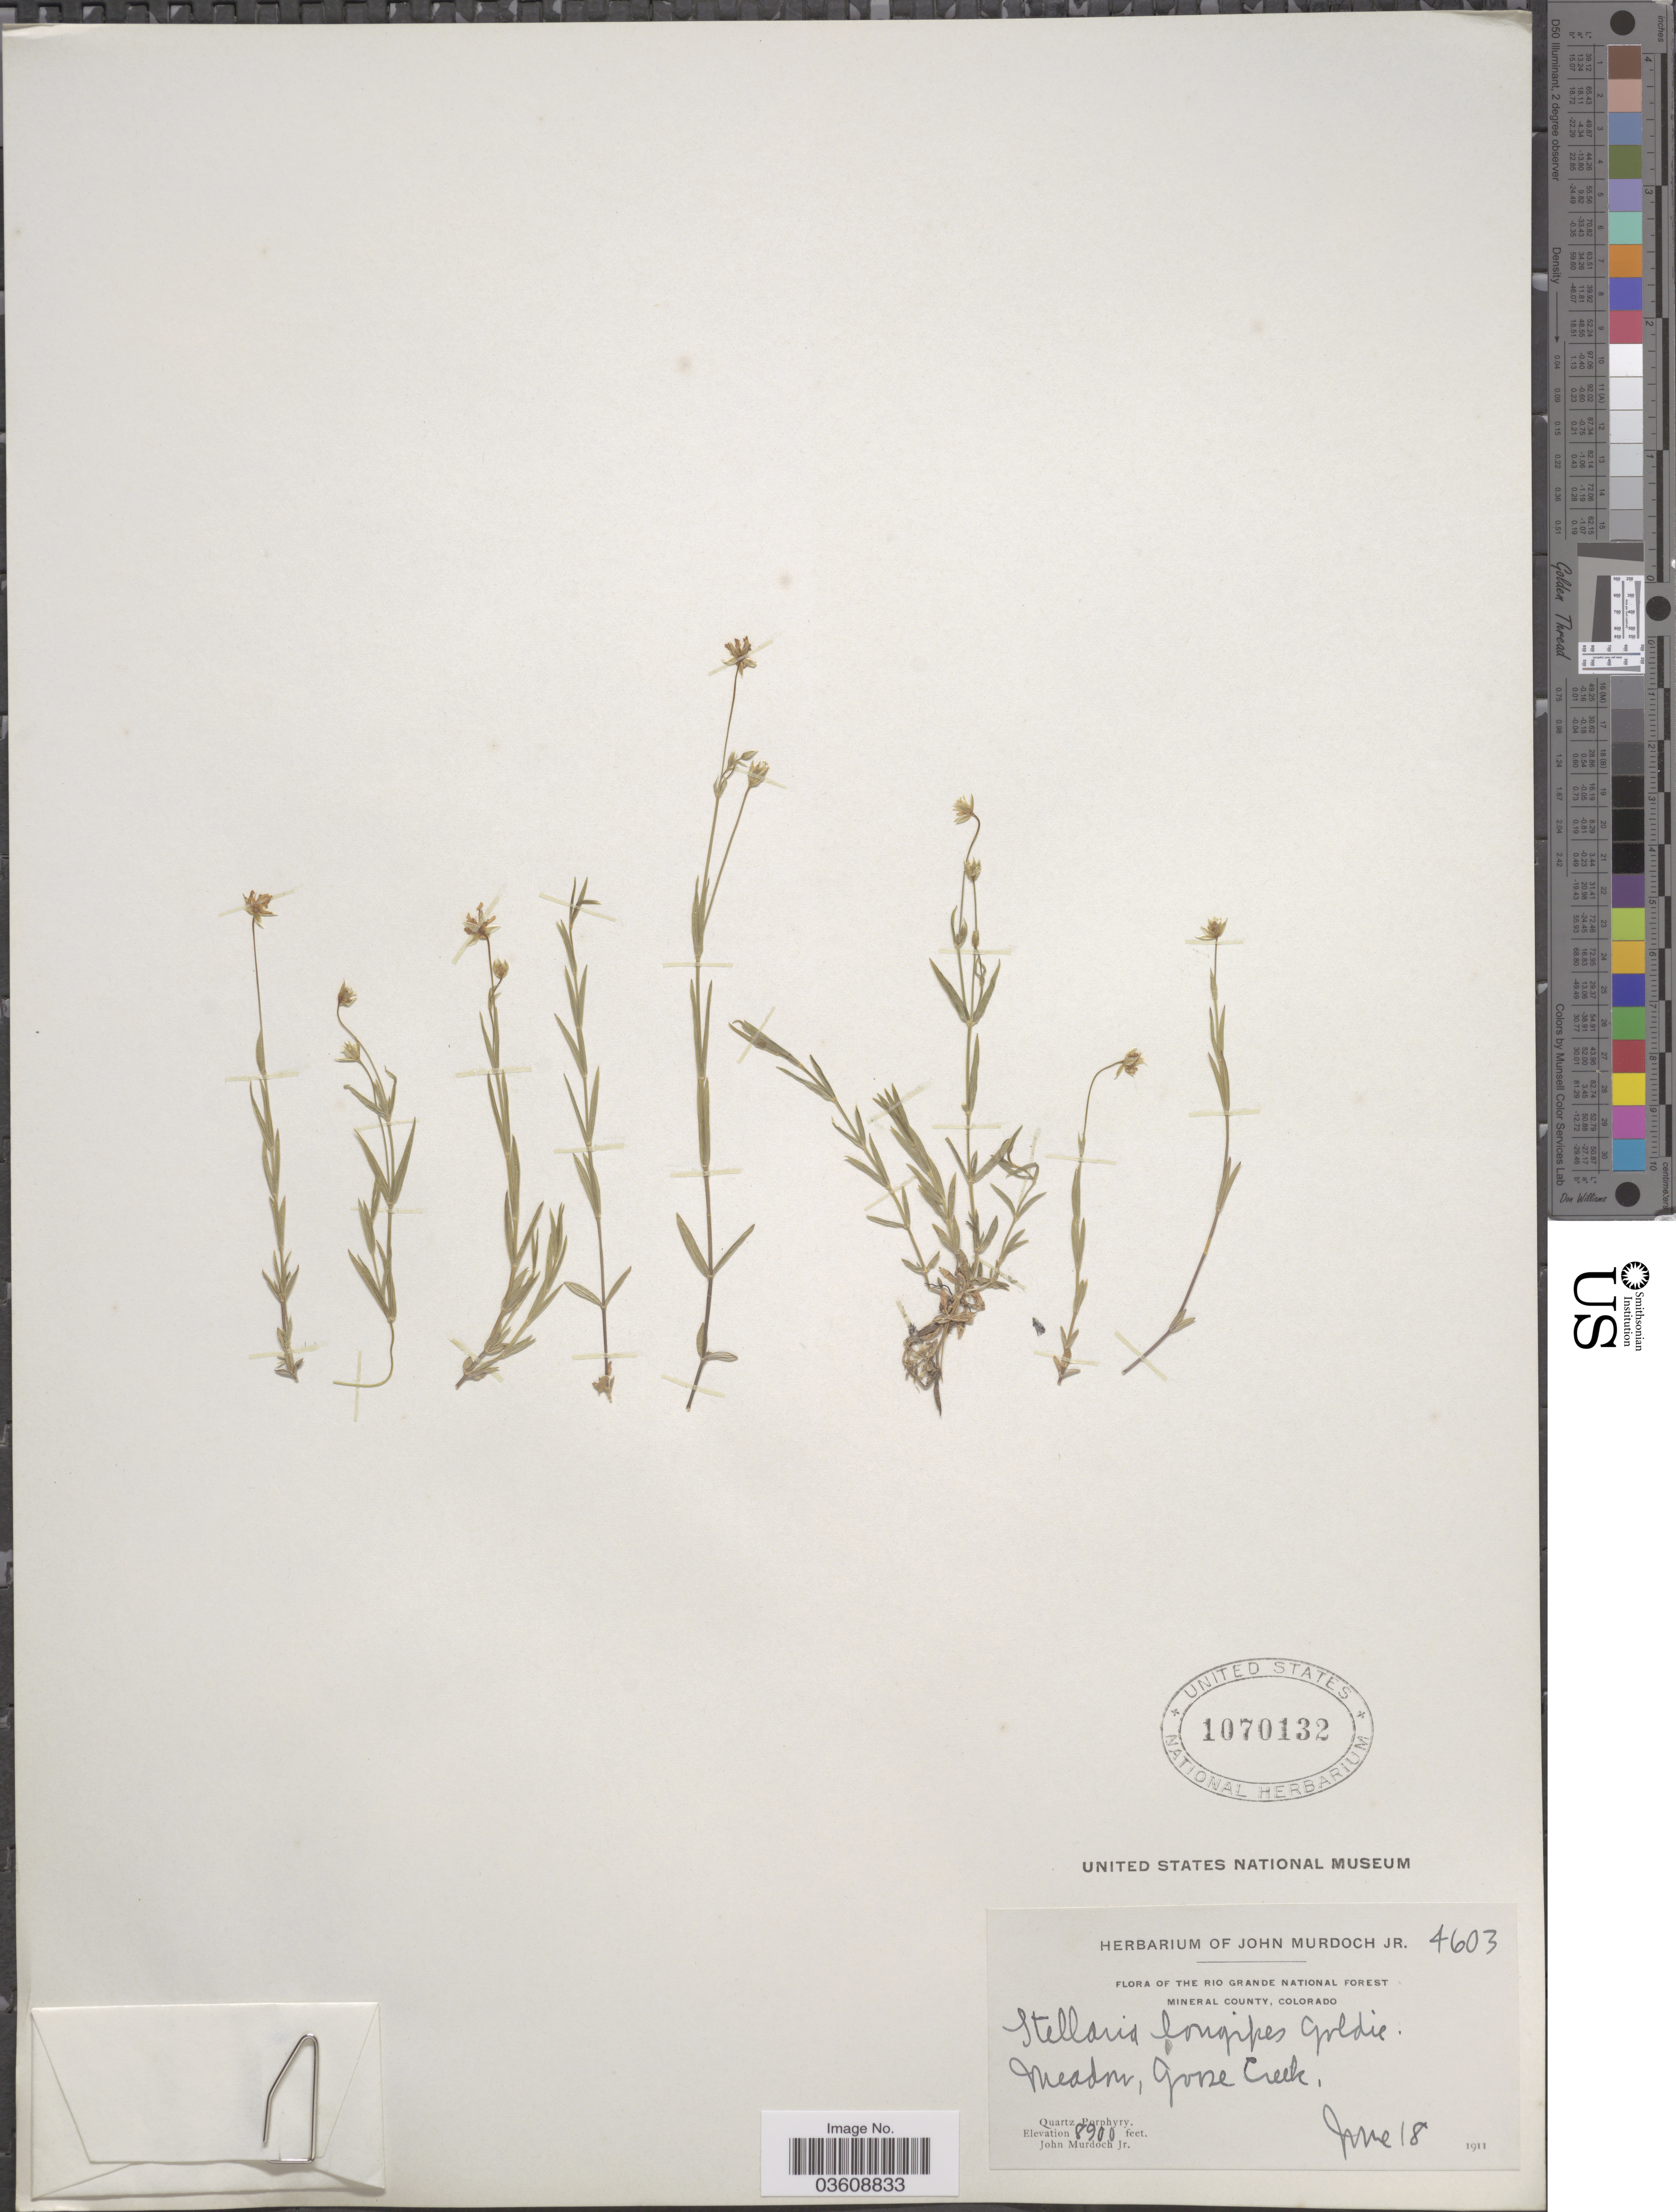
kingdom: Plantae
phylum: Tracheophyta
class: Magnoliopsida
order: Caryophyllales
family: Caryophyllaceae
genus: Stellaria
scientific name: Stellaria longipes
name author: Goldie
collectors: J. Murdoch Jr.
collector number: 4603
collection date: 1911-06-18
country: United States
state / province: Colorado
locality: The Rio Grande National Forest, Mineral County. Meadow, Goose Creek. Quartz Porphyry.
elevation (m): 2713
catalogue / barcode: US 1070132